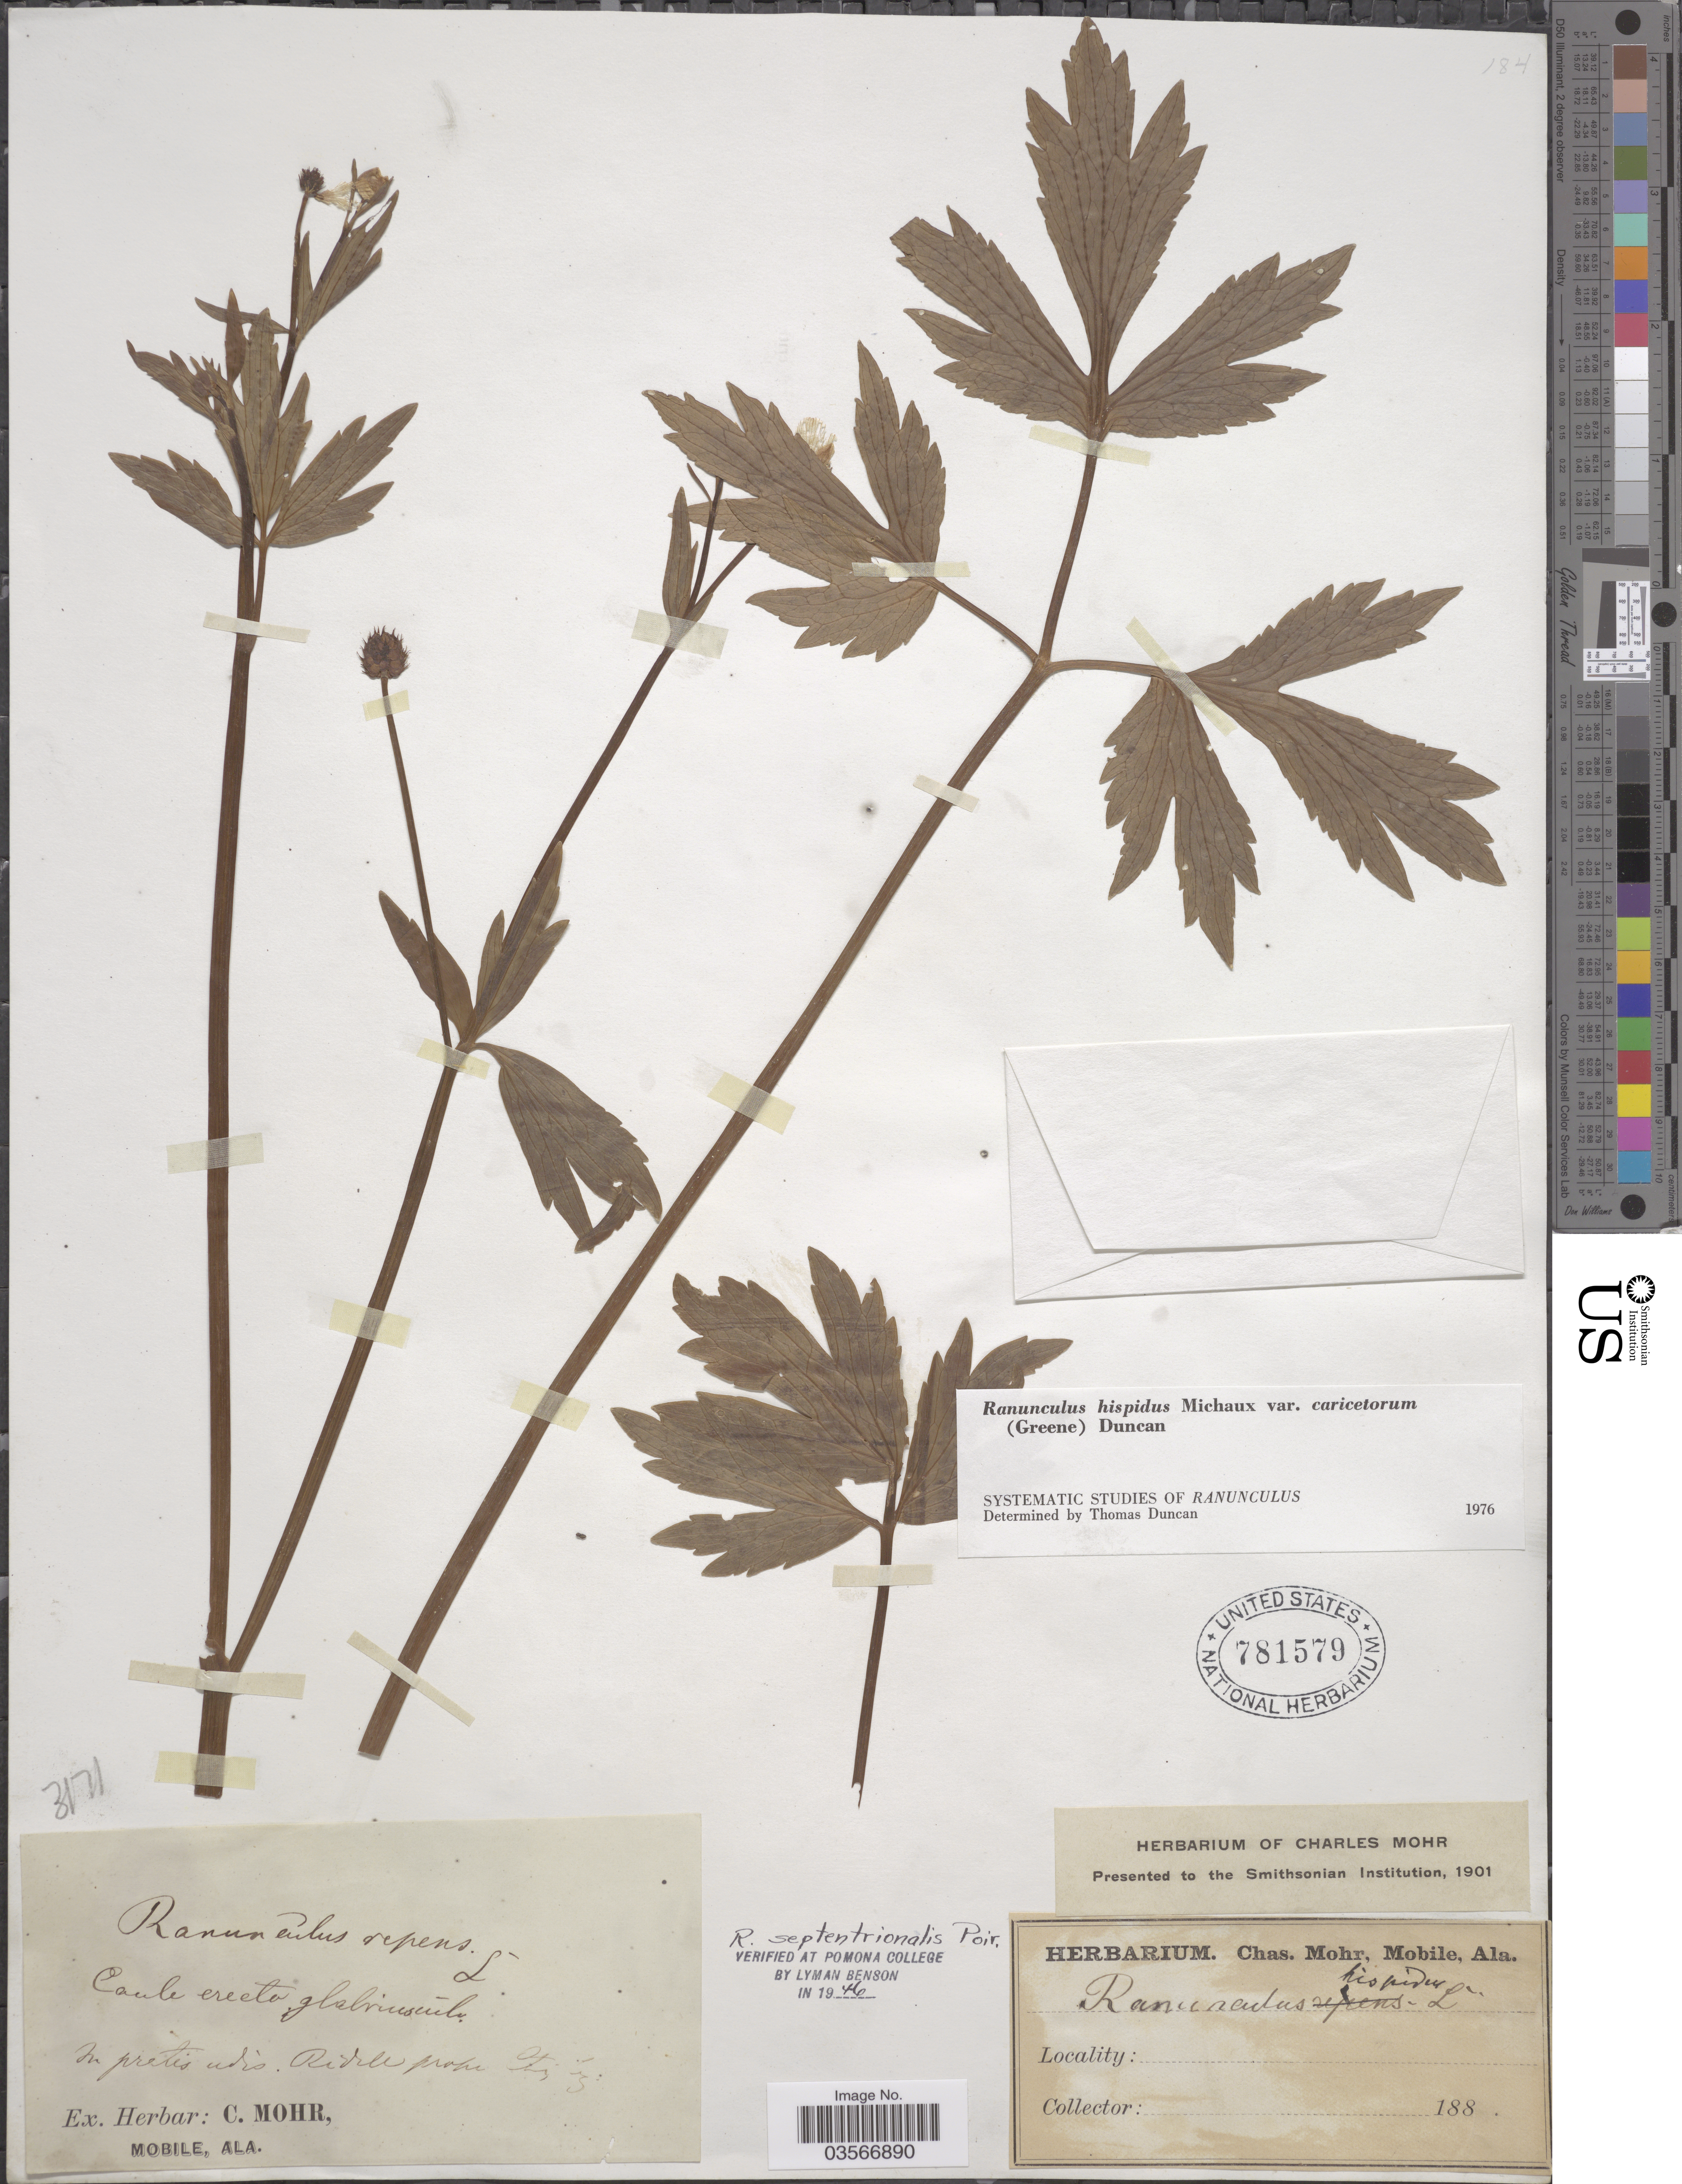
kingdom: Plantae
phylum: Tracheophyta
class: Magnoliopsida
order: Ranunculales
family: Ranunculaceae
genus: Ranunculus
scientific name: Ranunculus hispidus var. caricetorum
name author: Michx.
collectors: ex herb. C. Mohr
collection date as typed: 188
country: United States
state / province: Alabama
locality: In pratis udis, Riiddle prope Ts. [interpreted]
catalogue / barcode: US 781579